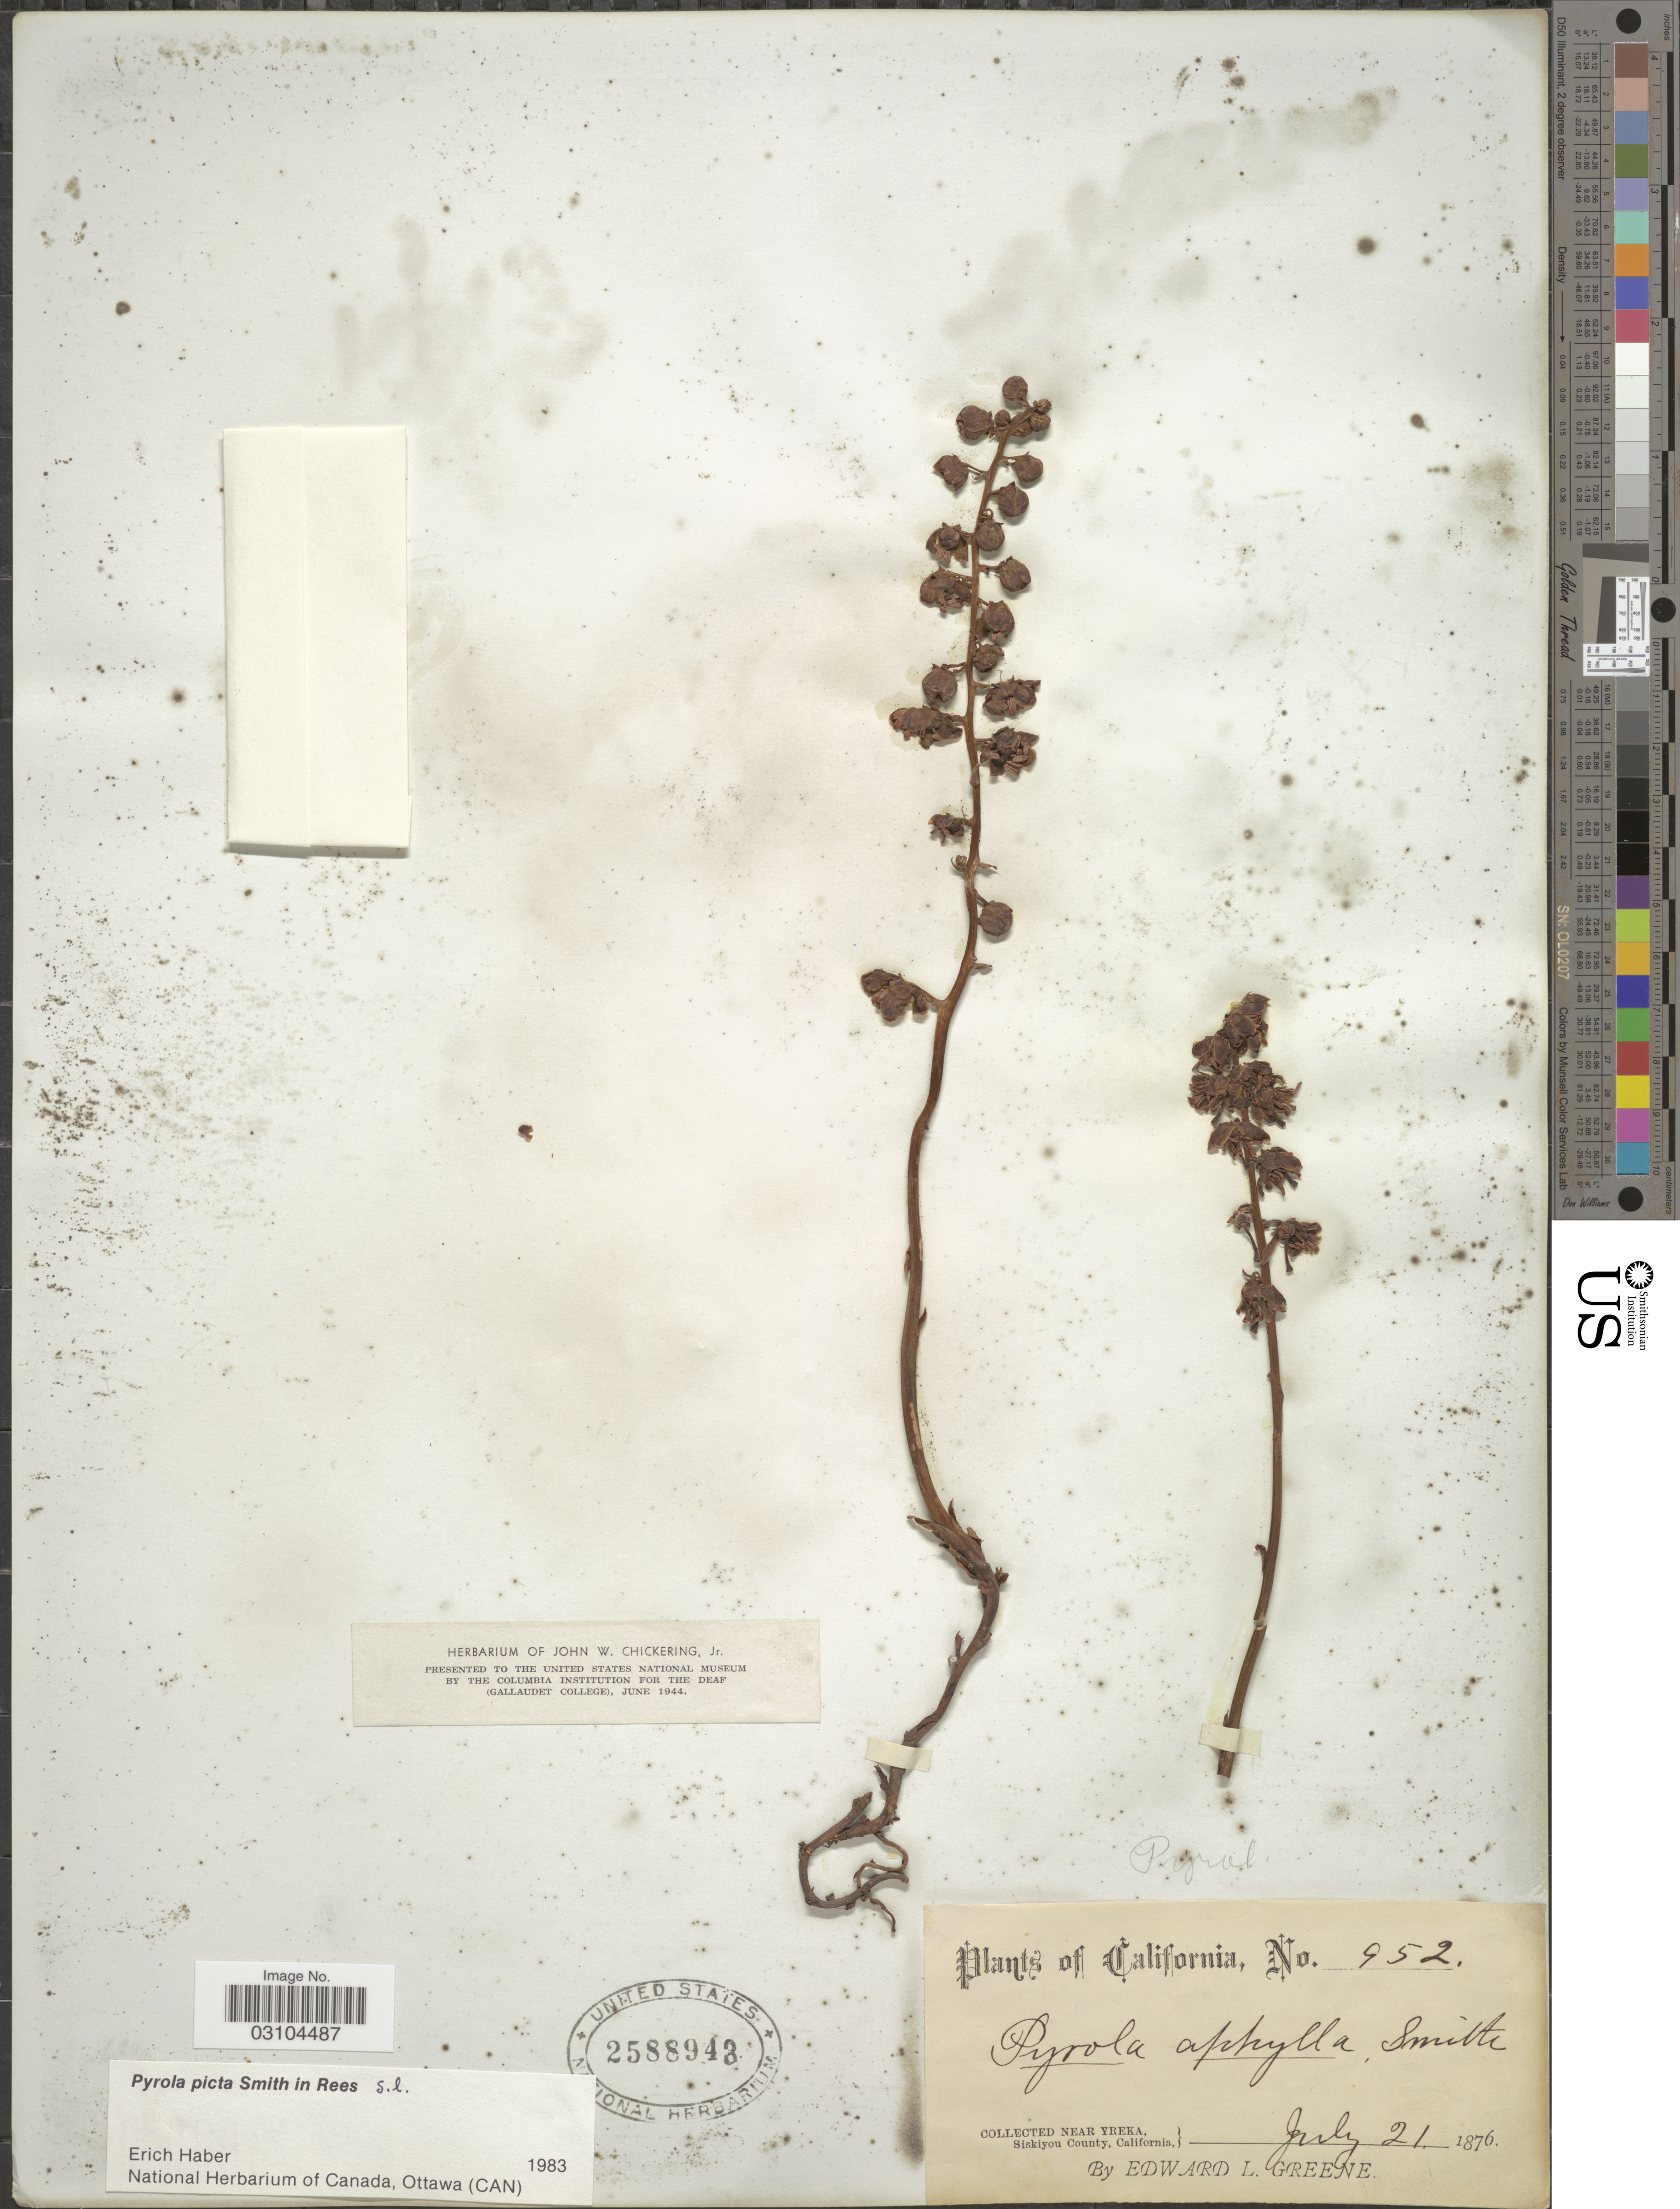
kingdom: Plantae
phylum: Tracheophyta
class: Magnoliopsida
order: Ericales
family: Ericaceae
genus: Pyrola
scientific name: Pyrola picta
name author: Sm. in Rees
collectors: E. L. Greene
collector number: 952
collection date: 1876-07-21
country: United States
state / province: California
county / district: Siskiyou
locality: Near Yreka, Siskiyou County.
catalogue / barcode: US 2588943